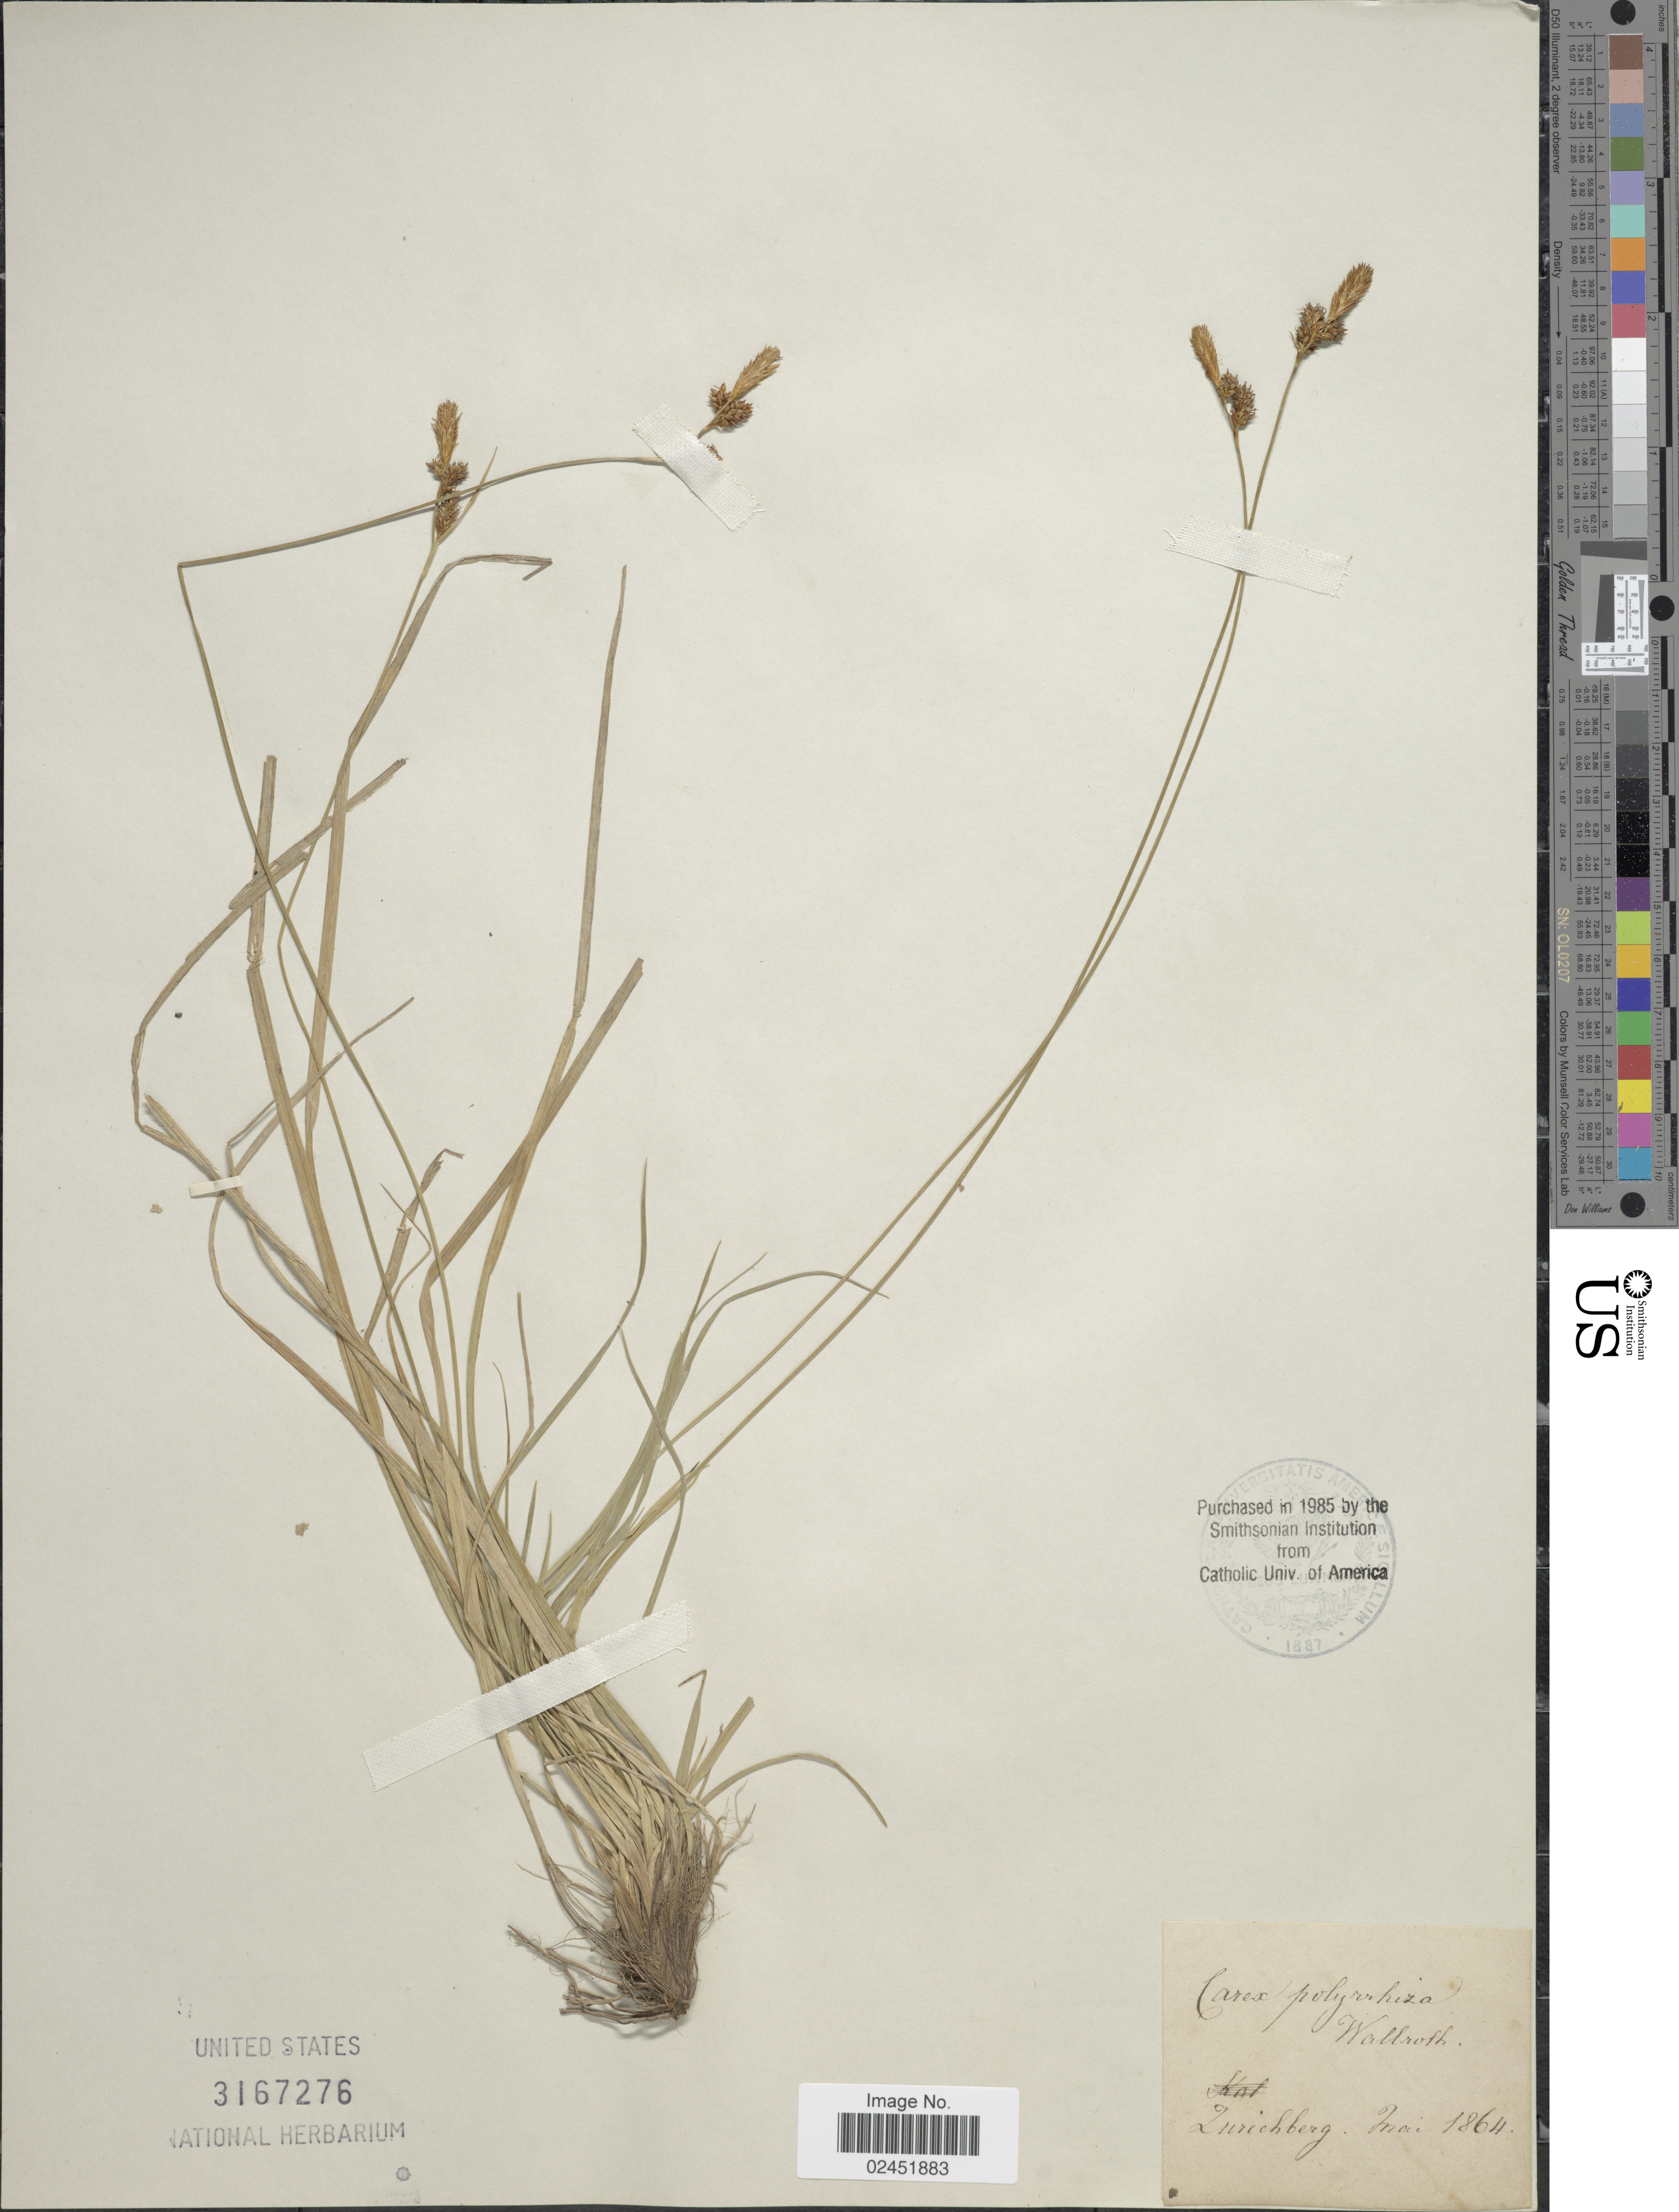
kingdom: Plantae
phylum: Tracheophyta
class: Liliopsida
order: Poales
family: Cyperaceae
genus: Carex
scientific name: Carex umbrosa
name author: Host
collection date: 1864-05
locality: Zurichberg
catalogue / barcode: US 3167276